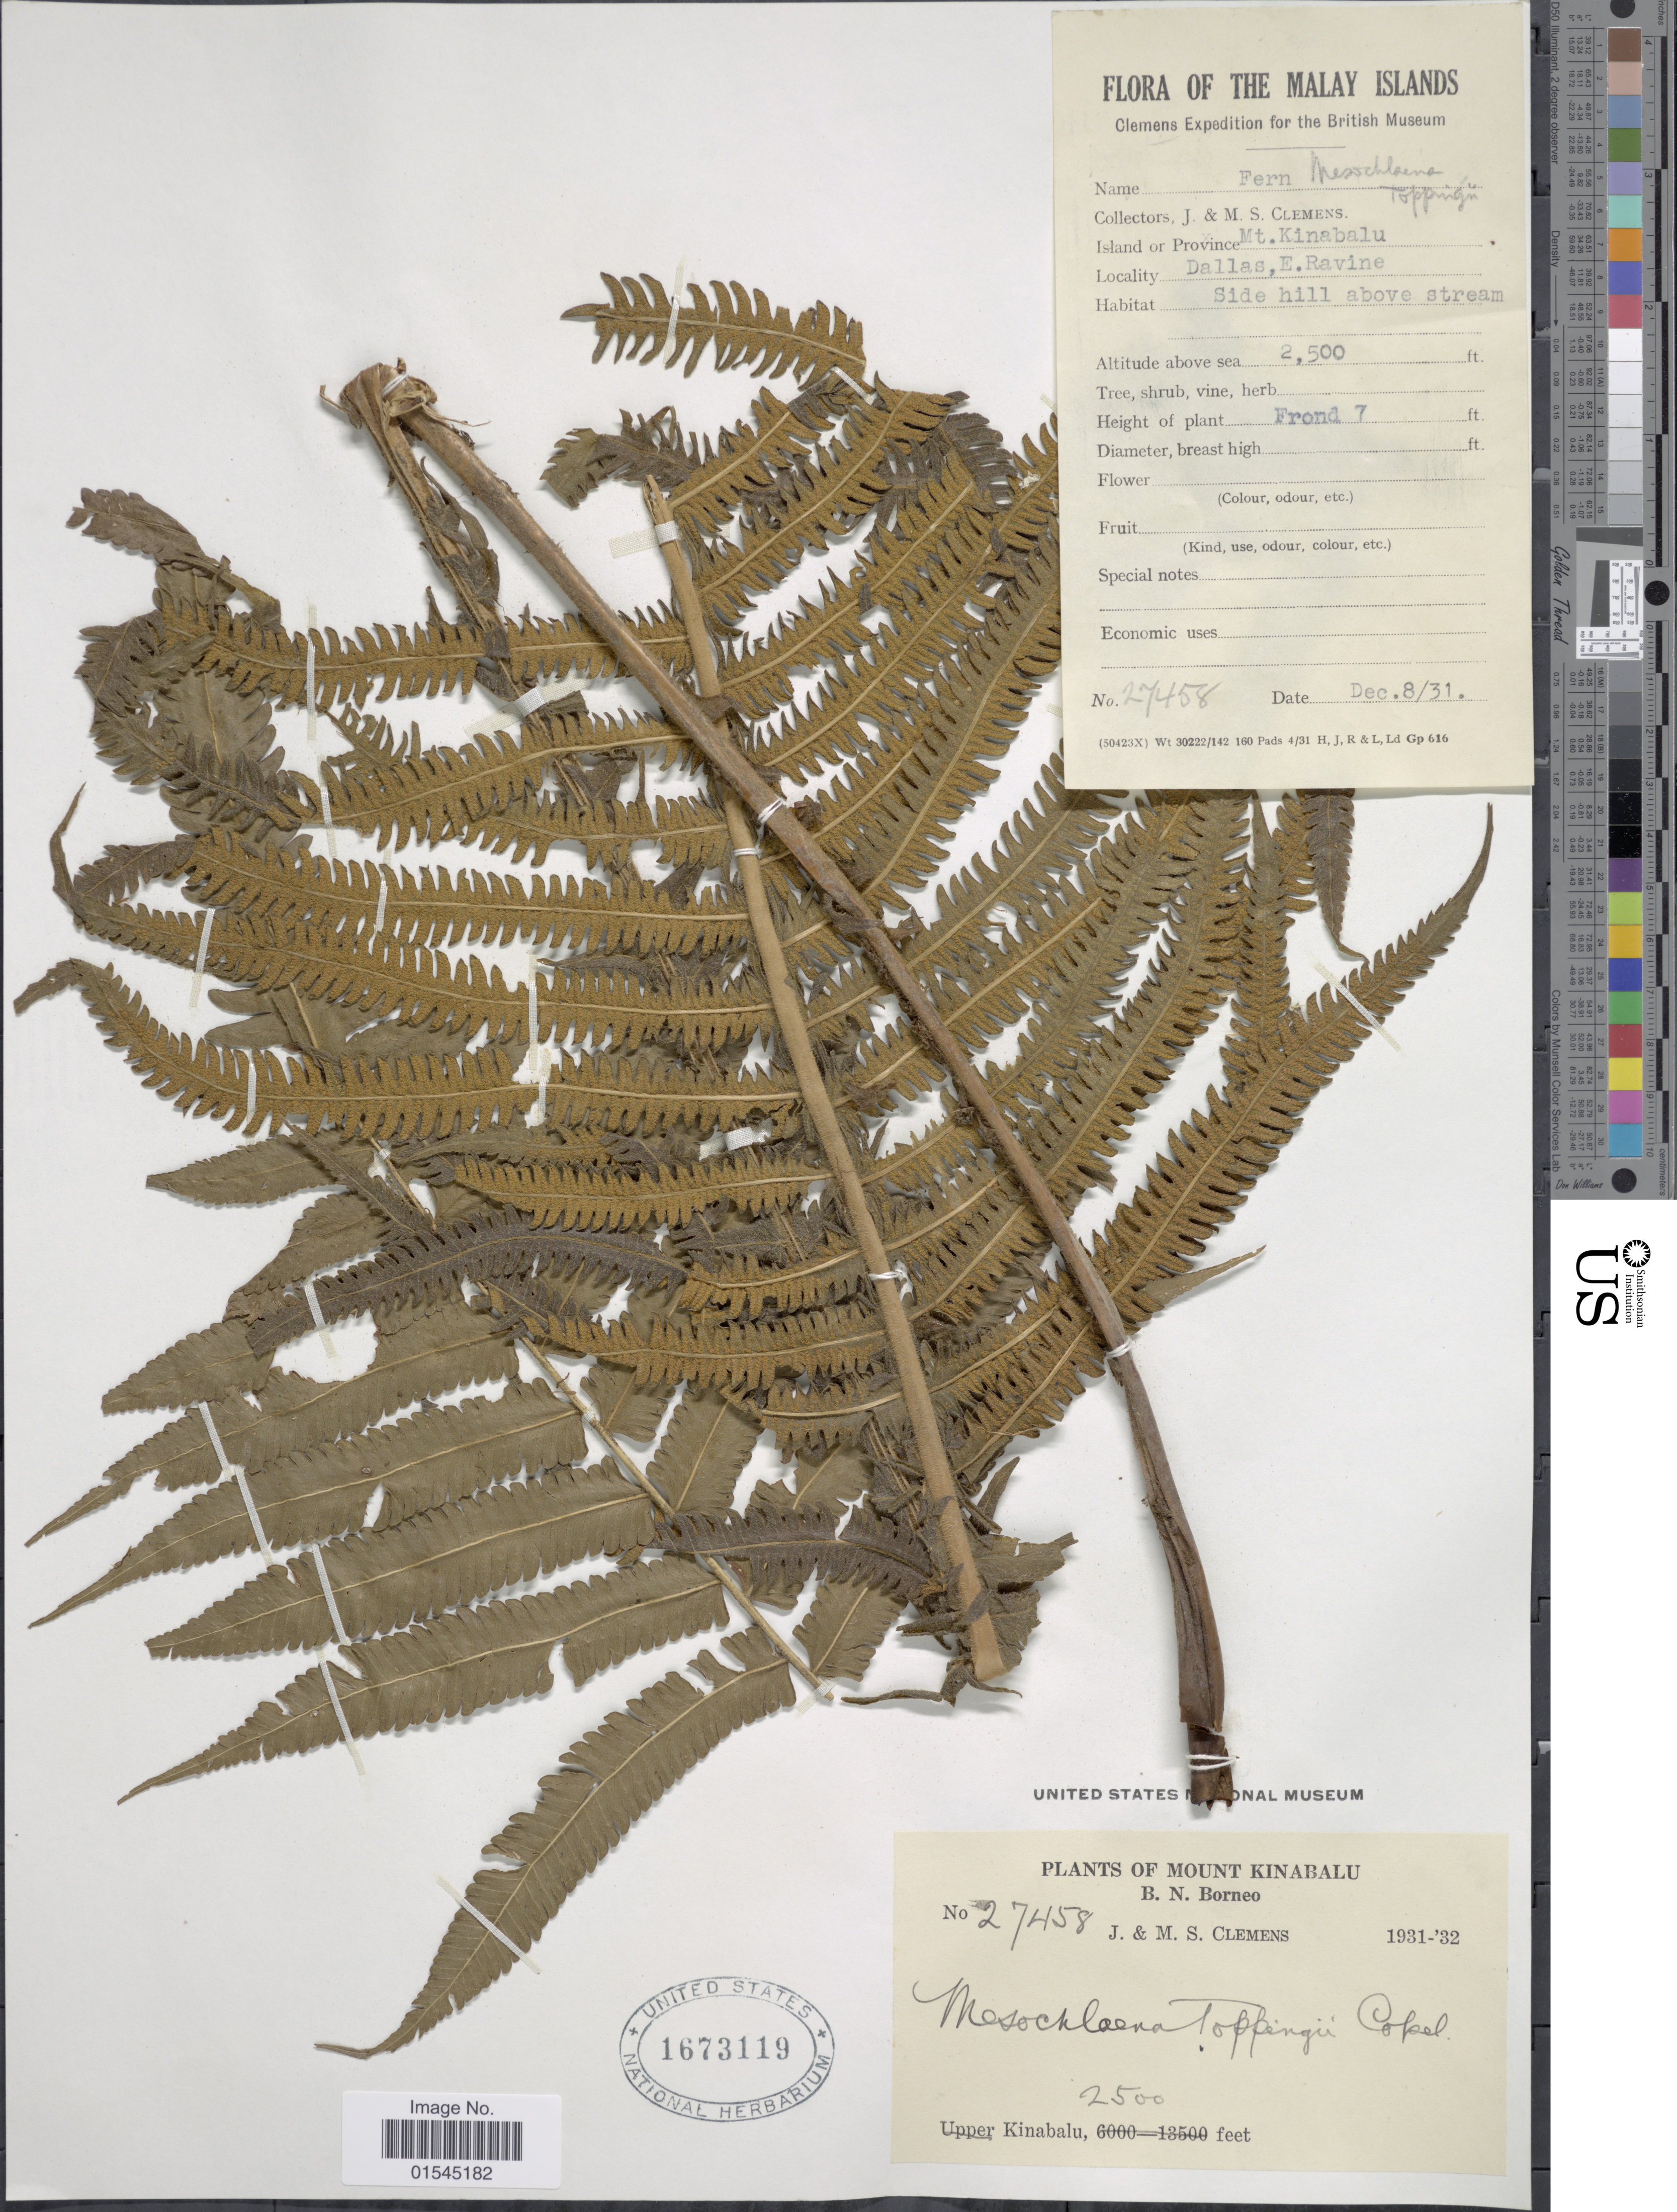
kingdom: Plantae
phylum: Tracheophyta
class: Polypodiopsida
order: Polypodiales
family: Thelypteridaceae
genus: Sphaerostephanos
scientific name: Sphaerostephanos toppingii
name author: C. Chr.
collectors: J. Clemens & M. S. Clemens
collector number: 27458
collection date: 1931/1932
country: Malaysia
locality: Mount Kinabalu, B. N. Borneo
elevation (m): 762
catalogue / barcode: US 1673119